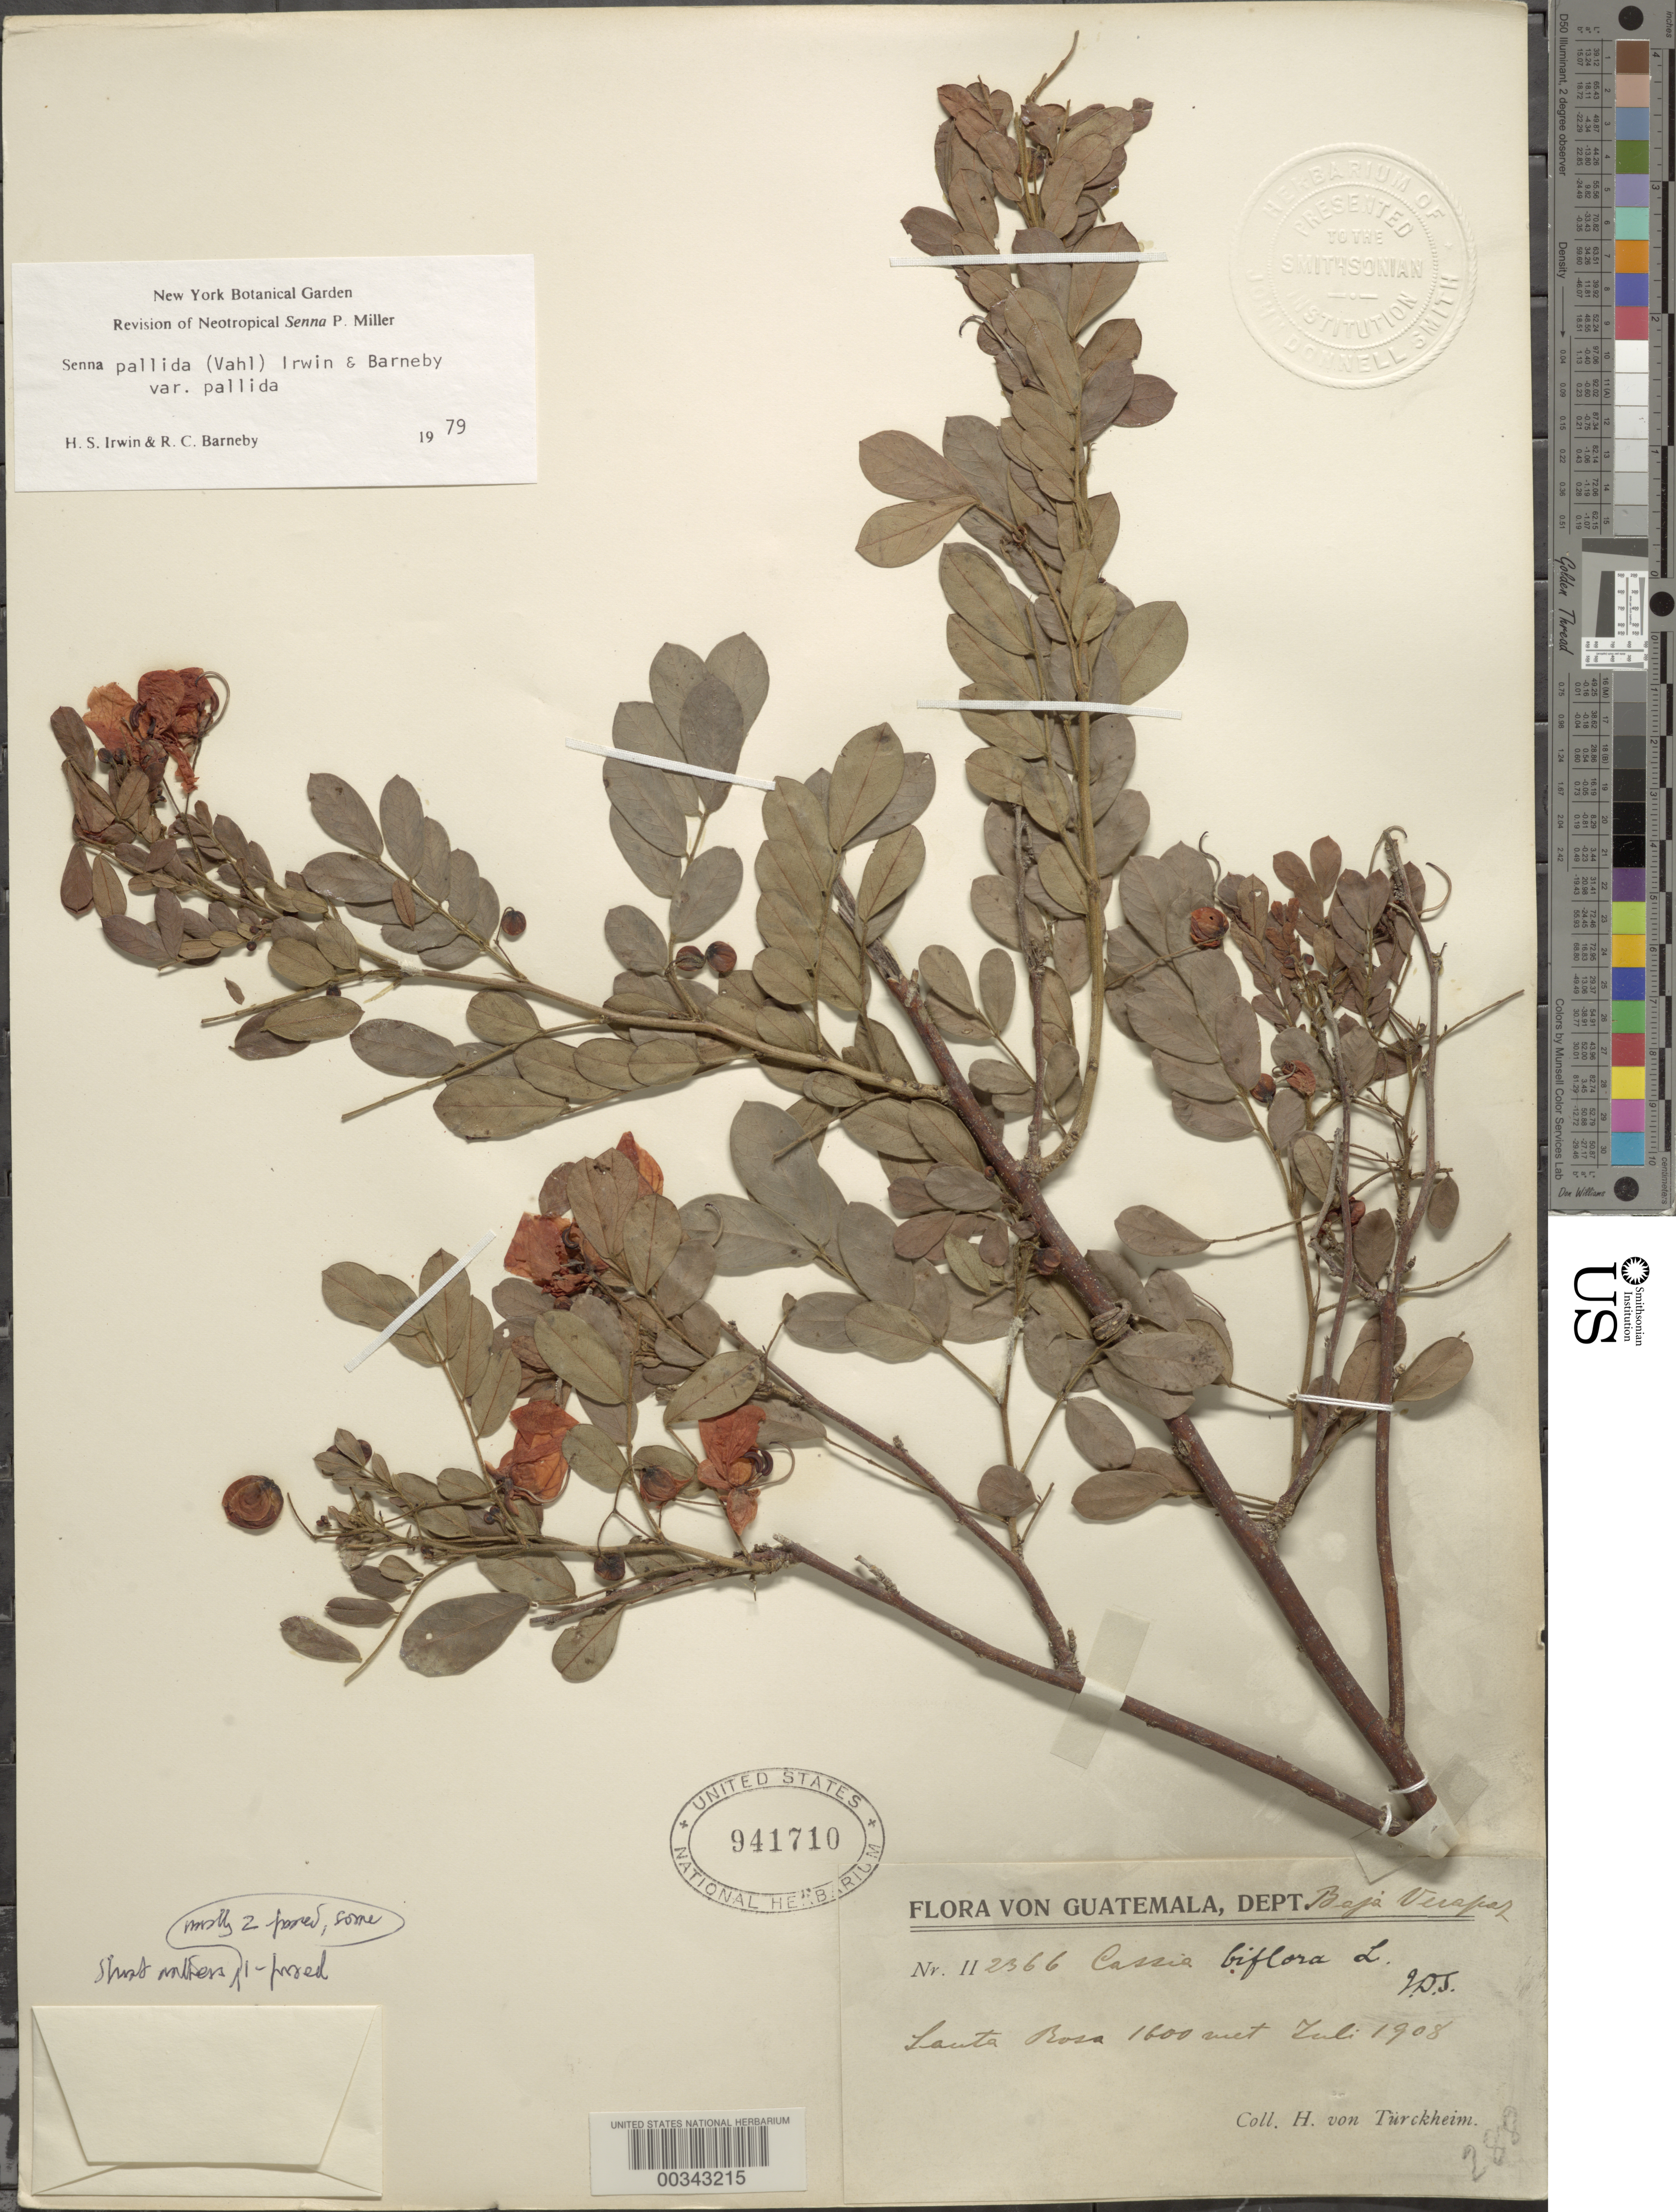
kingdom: Plantae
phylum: Tracheophyta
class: Magnoliopsida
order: Fabales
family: Fabaceae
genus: Senna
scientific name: Senna pallida var. pallida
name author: (Vahl) H.S. Irwin & Barneby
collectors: H. von Türckheim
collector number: Ii2366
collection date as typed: Jul 1908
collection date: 1908-07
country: Guatemala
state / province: Baja Verapaz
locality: Santa Rosa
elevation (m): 1600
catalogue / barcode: US 941710